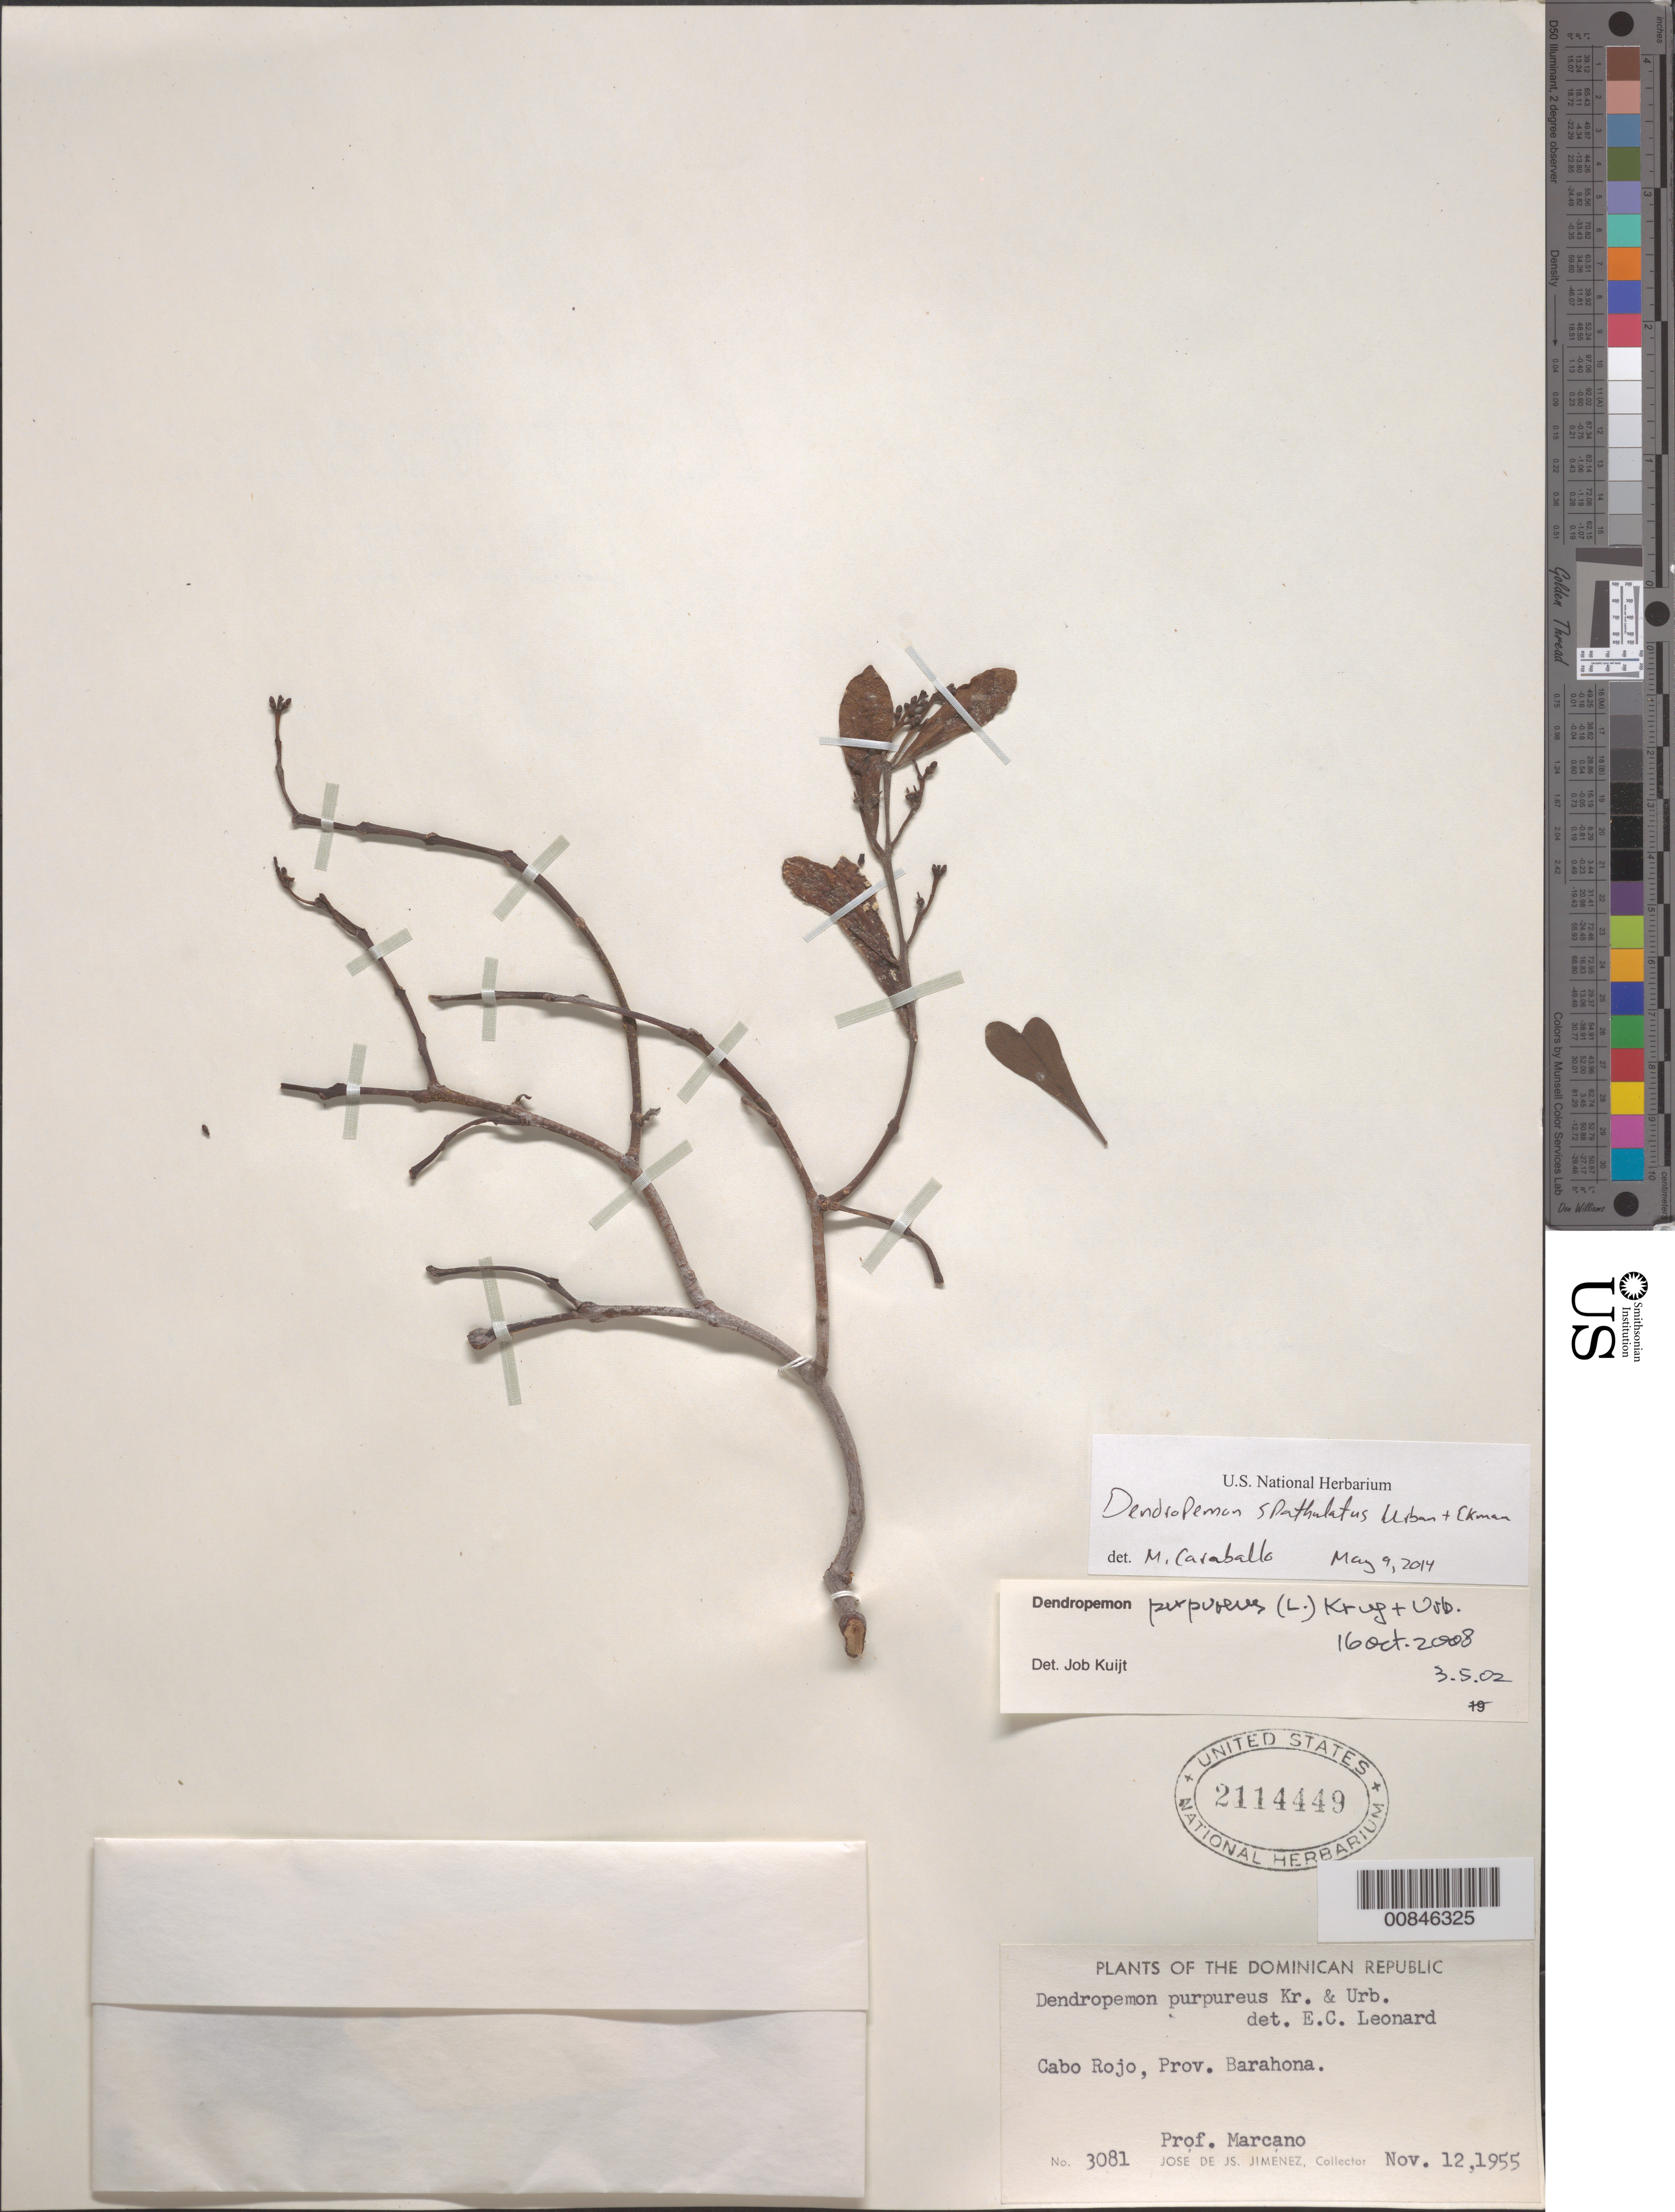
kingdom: Plantae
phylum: Tracheophyta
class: Magnoliopsida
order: Santalales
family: Loranthaceae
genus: Dendropemon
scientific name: Dendropemon spathulatus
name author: Urb. & Ekman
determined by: Caraballo-Ortiz, Marcos A., (MISS), University of Mississippi (UNITED STATES)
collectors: J. J. Jiménez & E. J. Marcano F.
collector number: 3081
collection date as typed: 12 Nov 1955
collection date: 1955-11-12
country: Dominican Republic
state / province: Barahona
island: Hispaniola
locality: Cabo Rojo.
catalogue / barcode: US 2114449